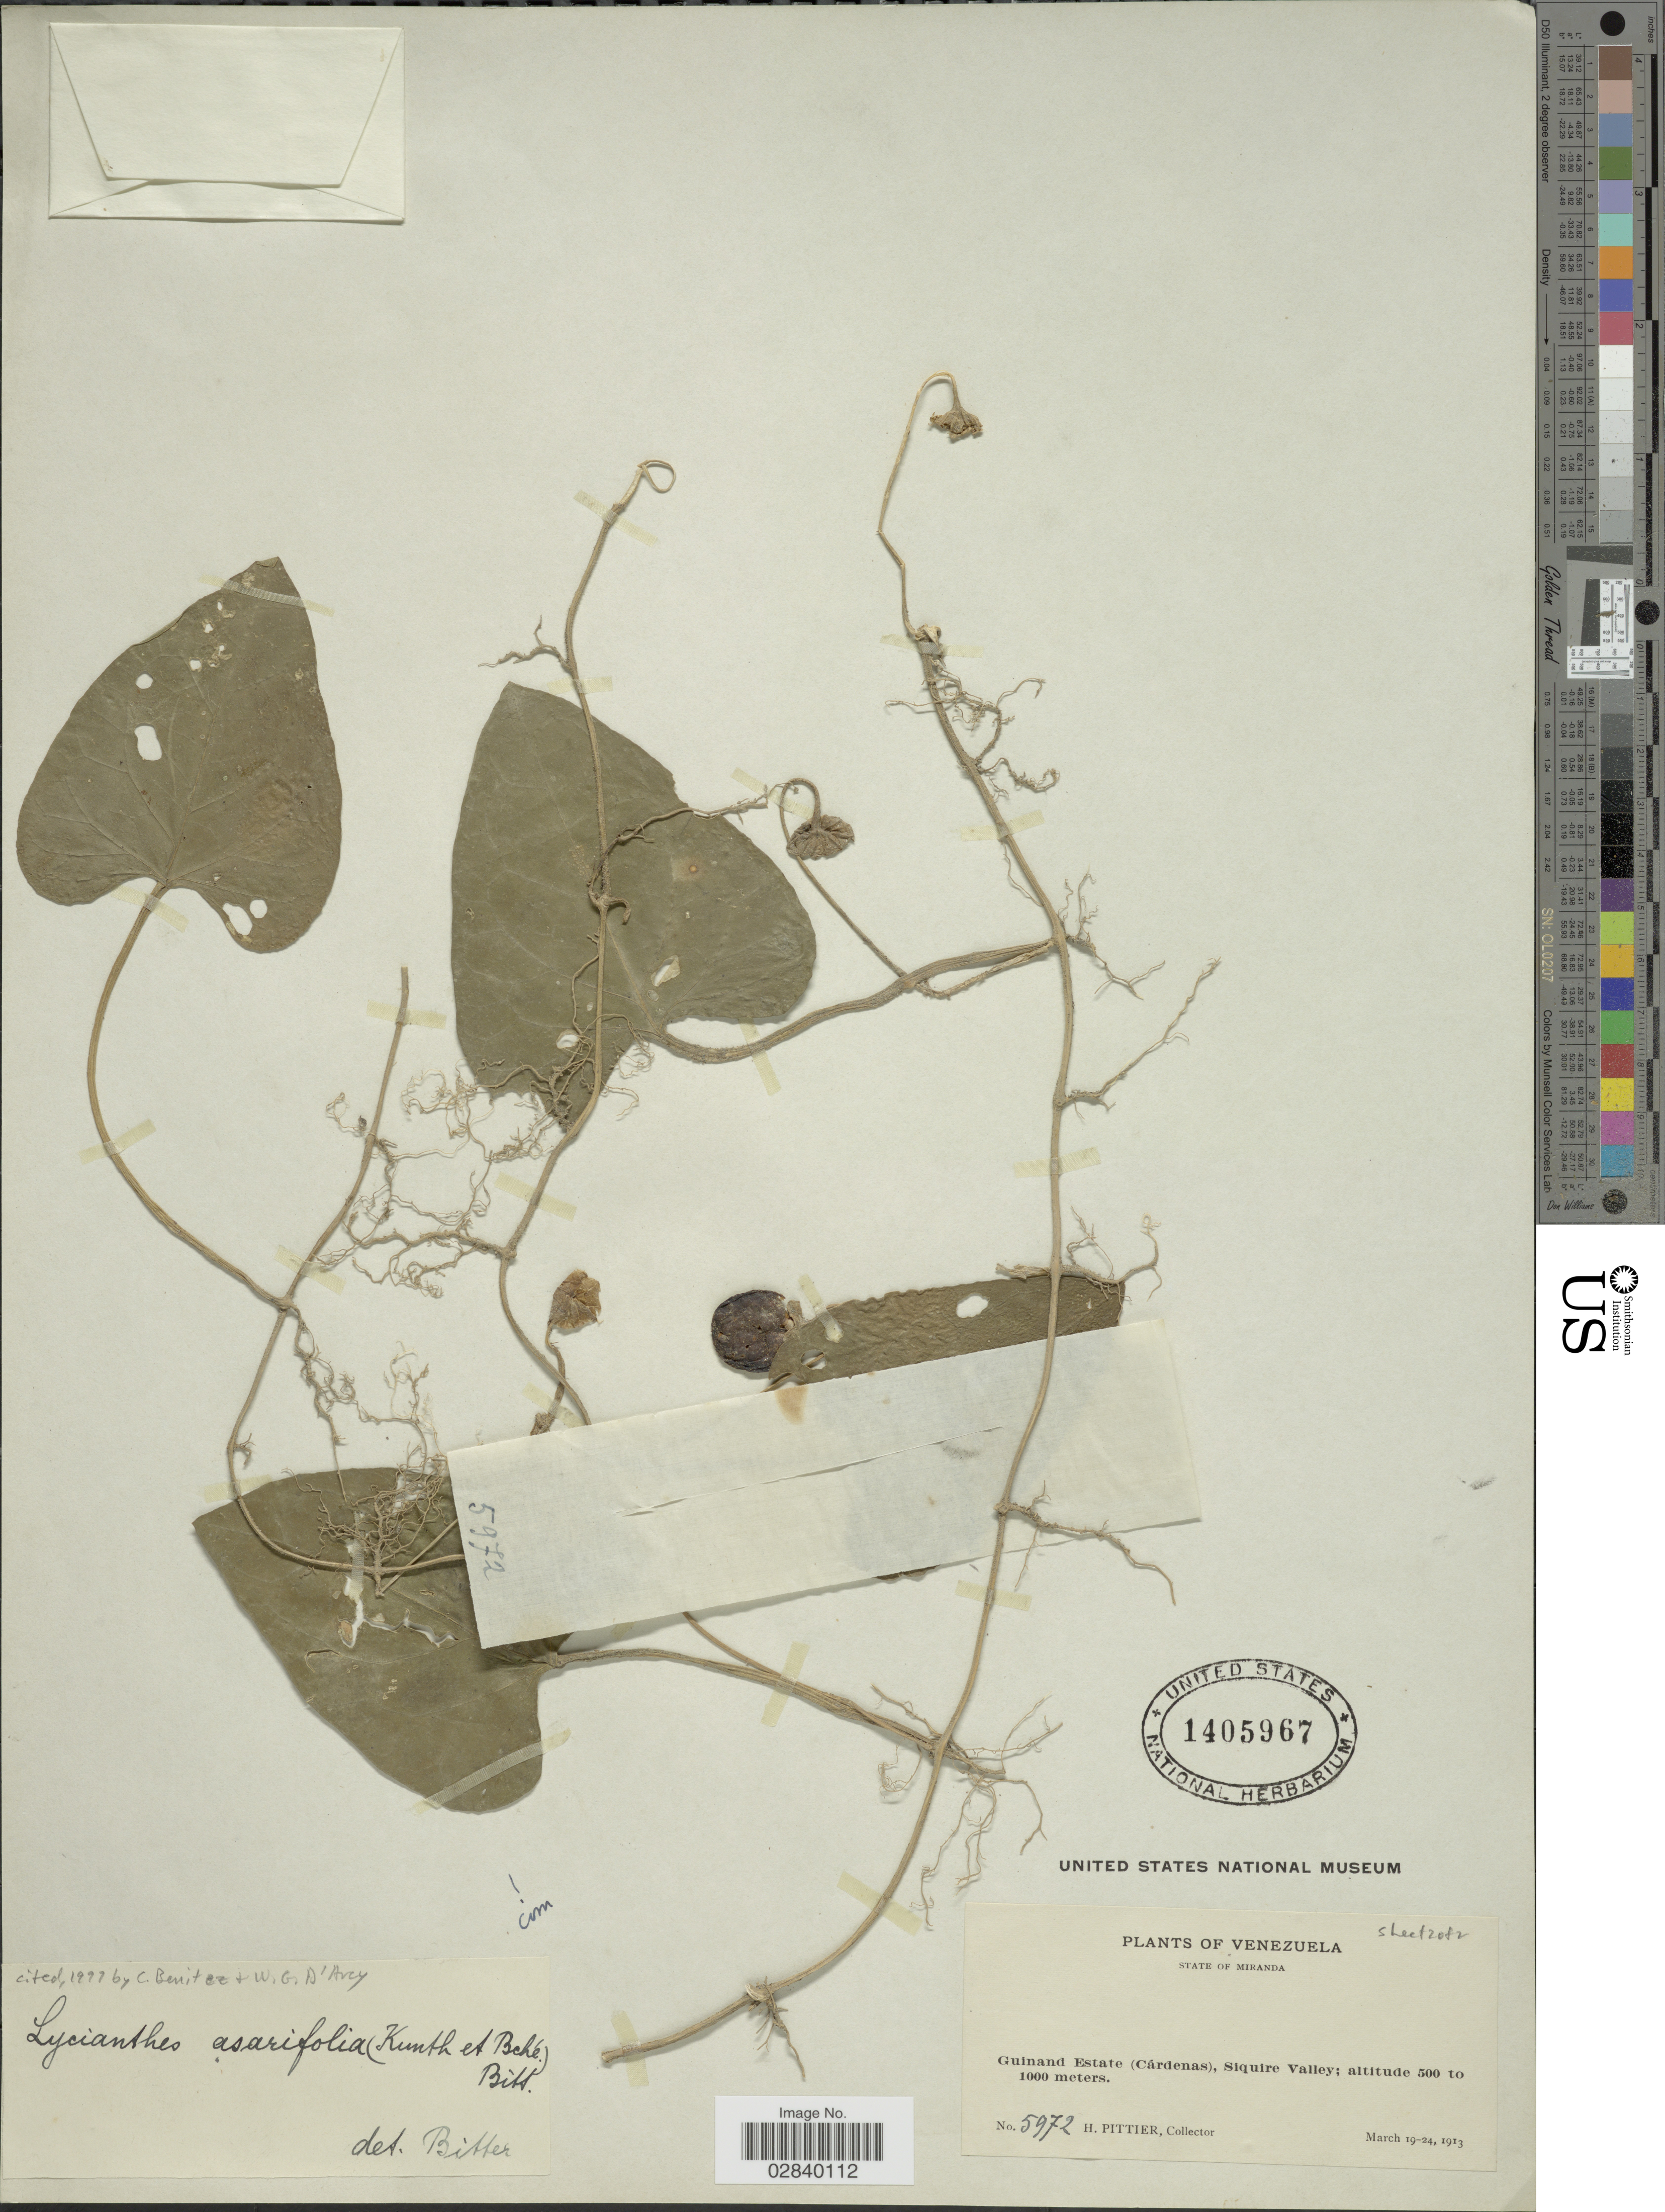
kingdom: Plantae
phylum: Tracheophyta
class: Magnoliopsida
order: Solanales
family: Solanaceae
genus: Lycianthes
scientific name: Lycianthes asarifolia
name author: (Kunth & C.D. Bouché) Bitter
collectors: H. F. Pittier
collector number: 5972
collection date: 1913-03-19/1913-03-24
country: Venezuela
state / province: Miranda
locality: Guinand Estate (Cárdenas), Siquire Valley.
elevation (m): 500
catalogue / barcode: US 1405967